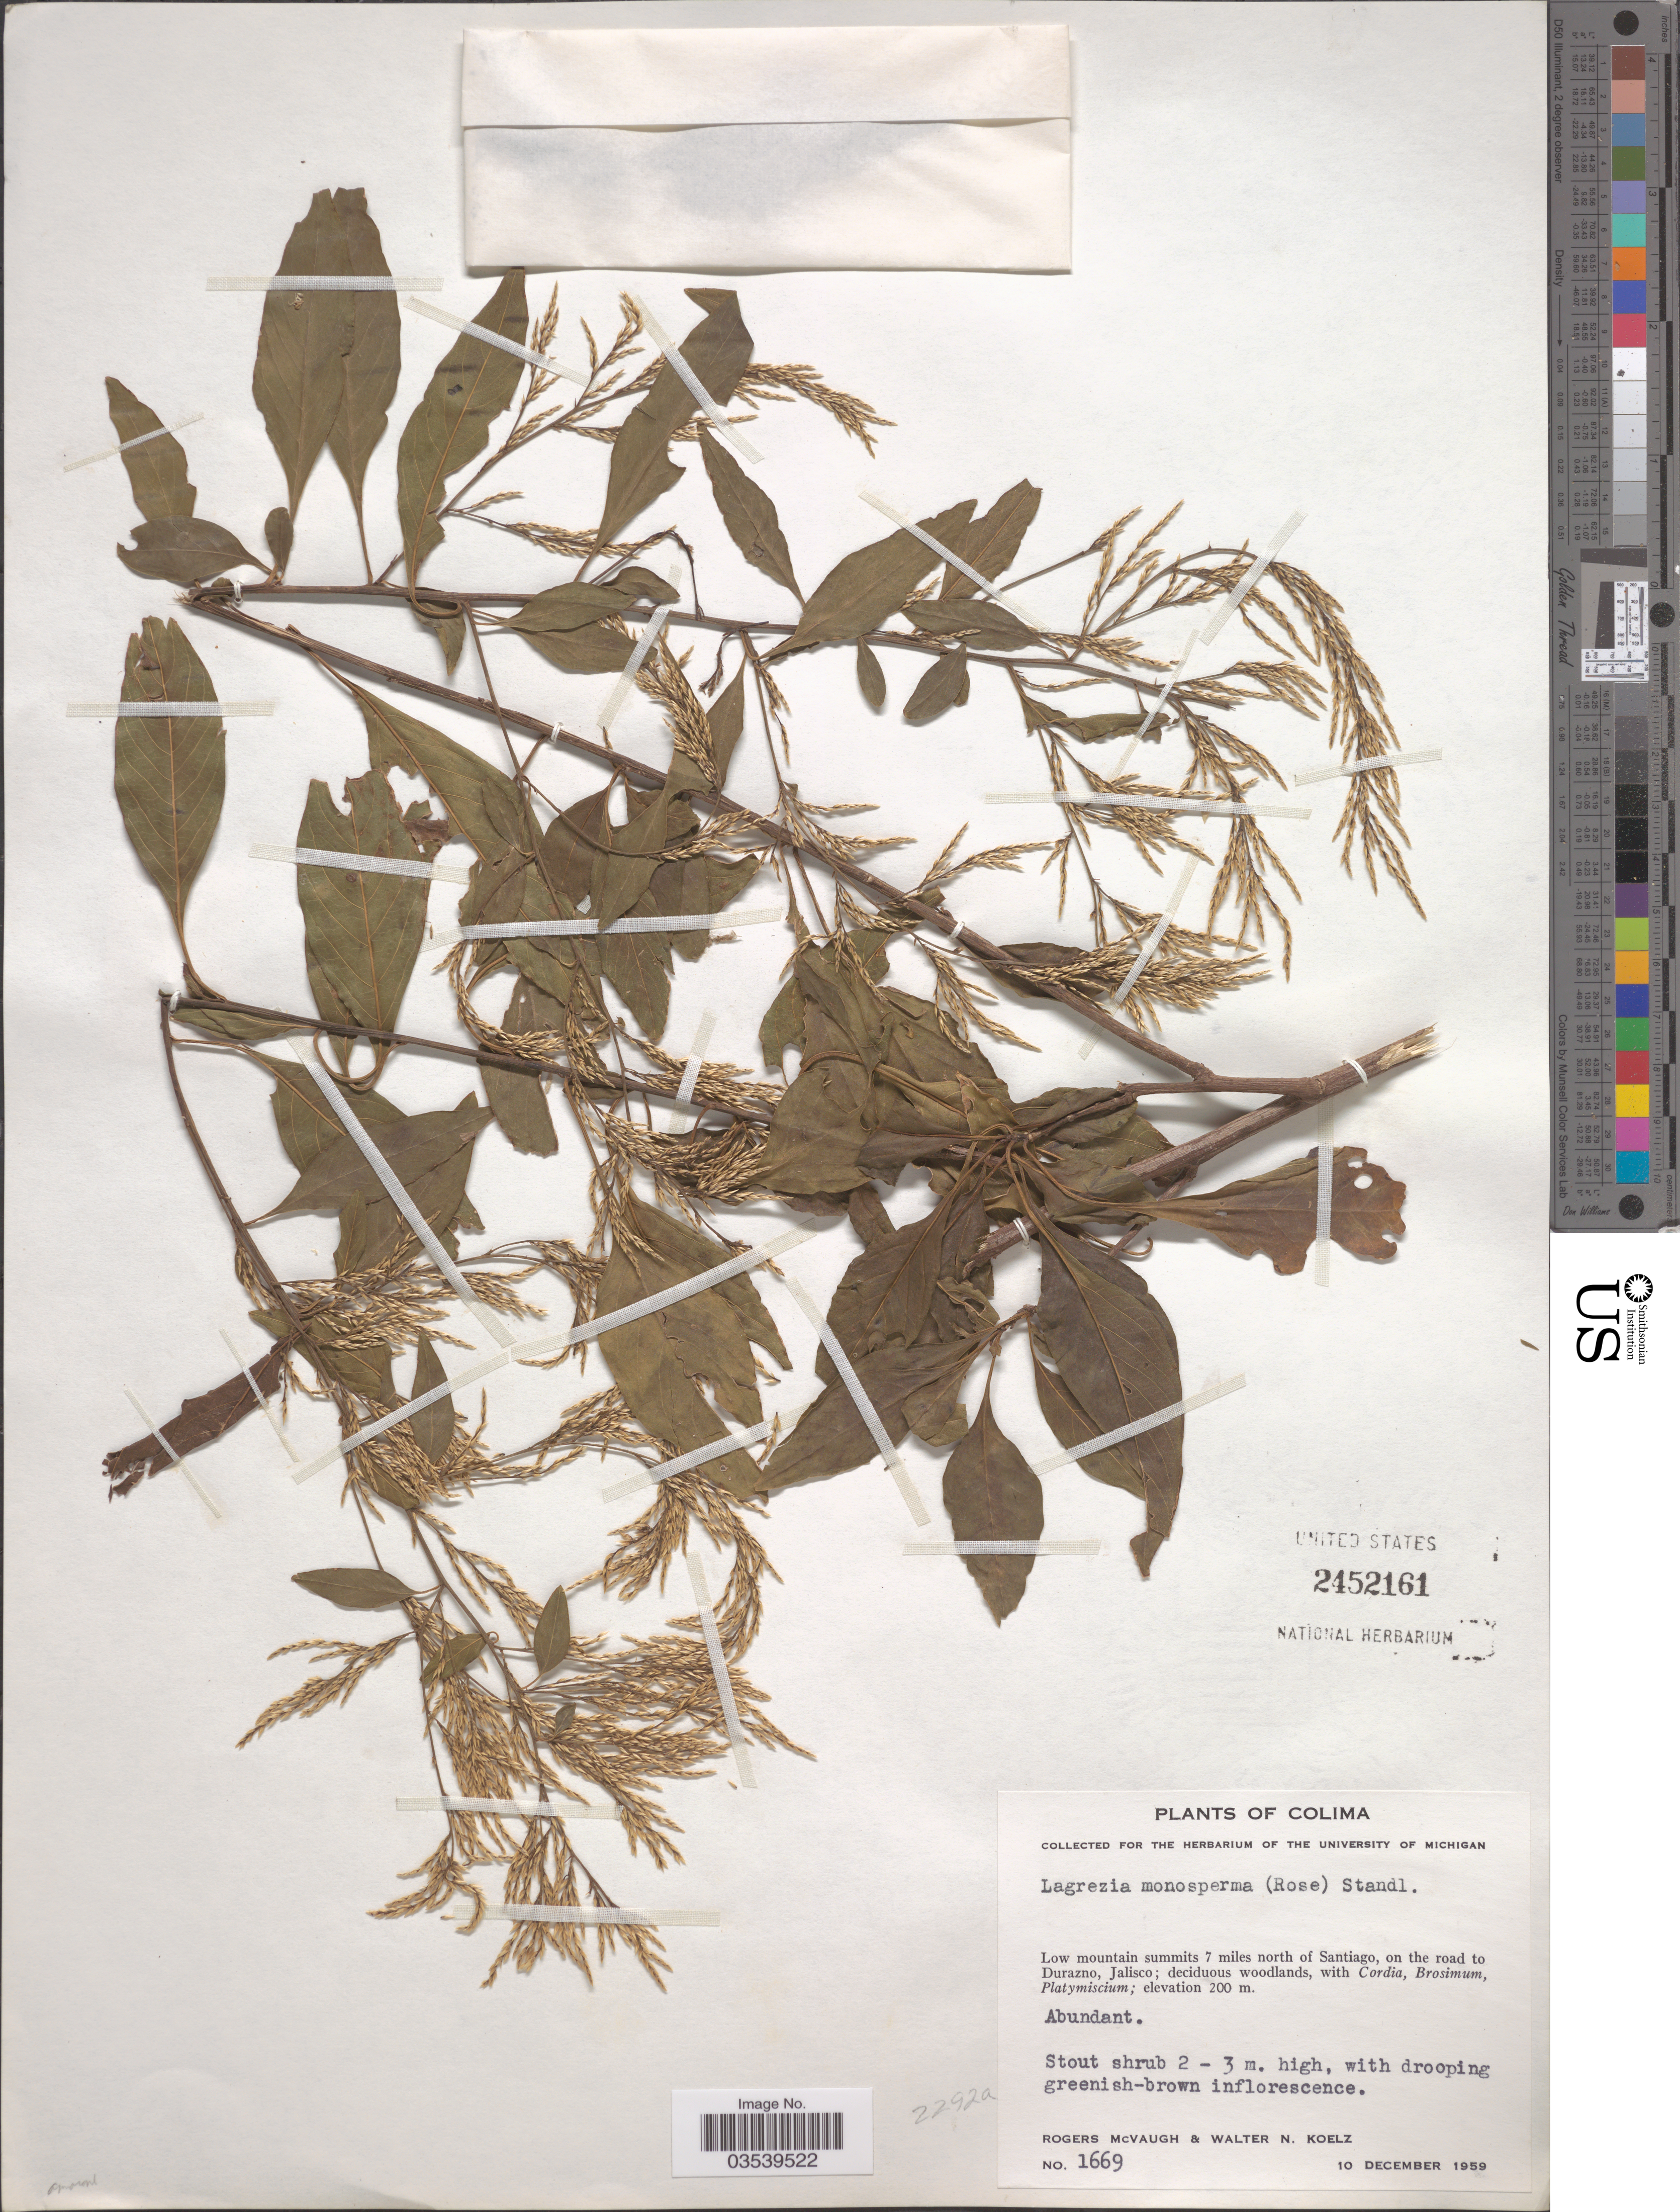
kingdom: Plantae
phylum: Tracheophyta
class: Magnoliopsida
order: Caryophyllales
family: Amaranthaceae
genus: Lagrezia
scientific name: Lagrezia monosperma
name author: (Rose) Standl.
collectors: R. McVaugh & W. N. Koelz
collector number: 1669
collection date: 1959-12-10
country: Mexico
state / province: Colima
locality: Low mountain summits 7 miles north of Santiago, on the road to Durazno.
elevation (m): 200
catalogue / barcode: US 2452161